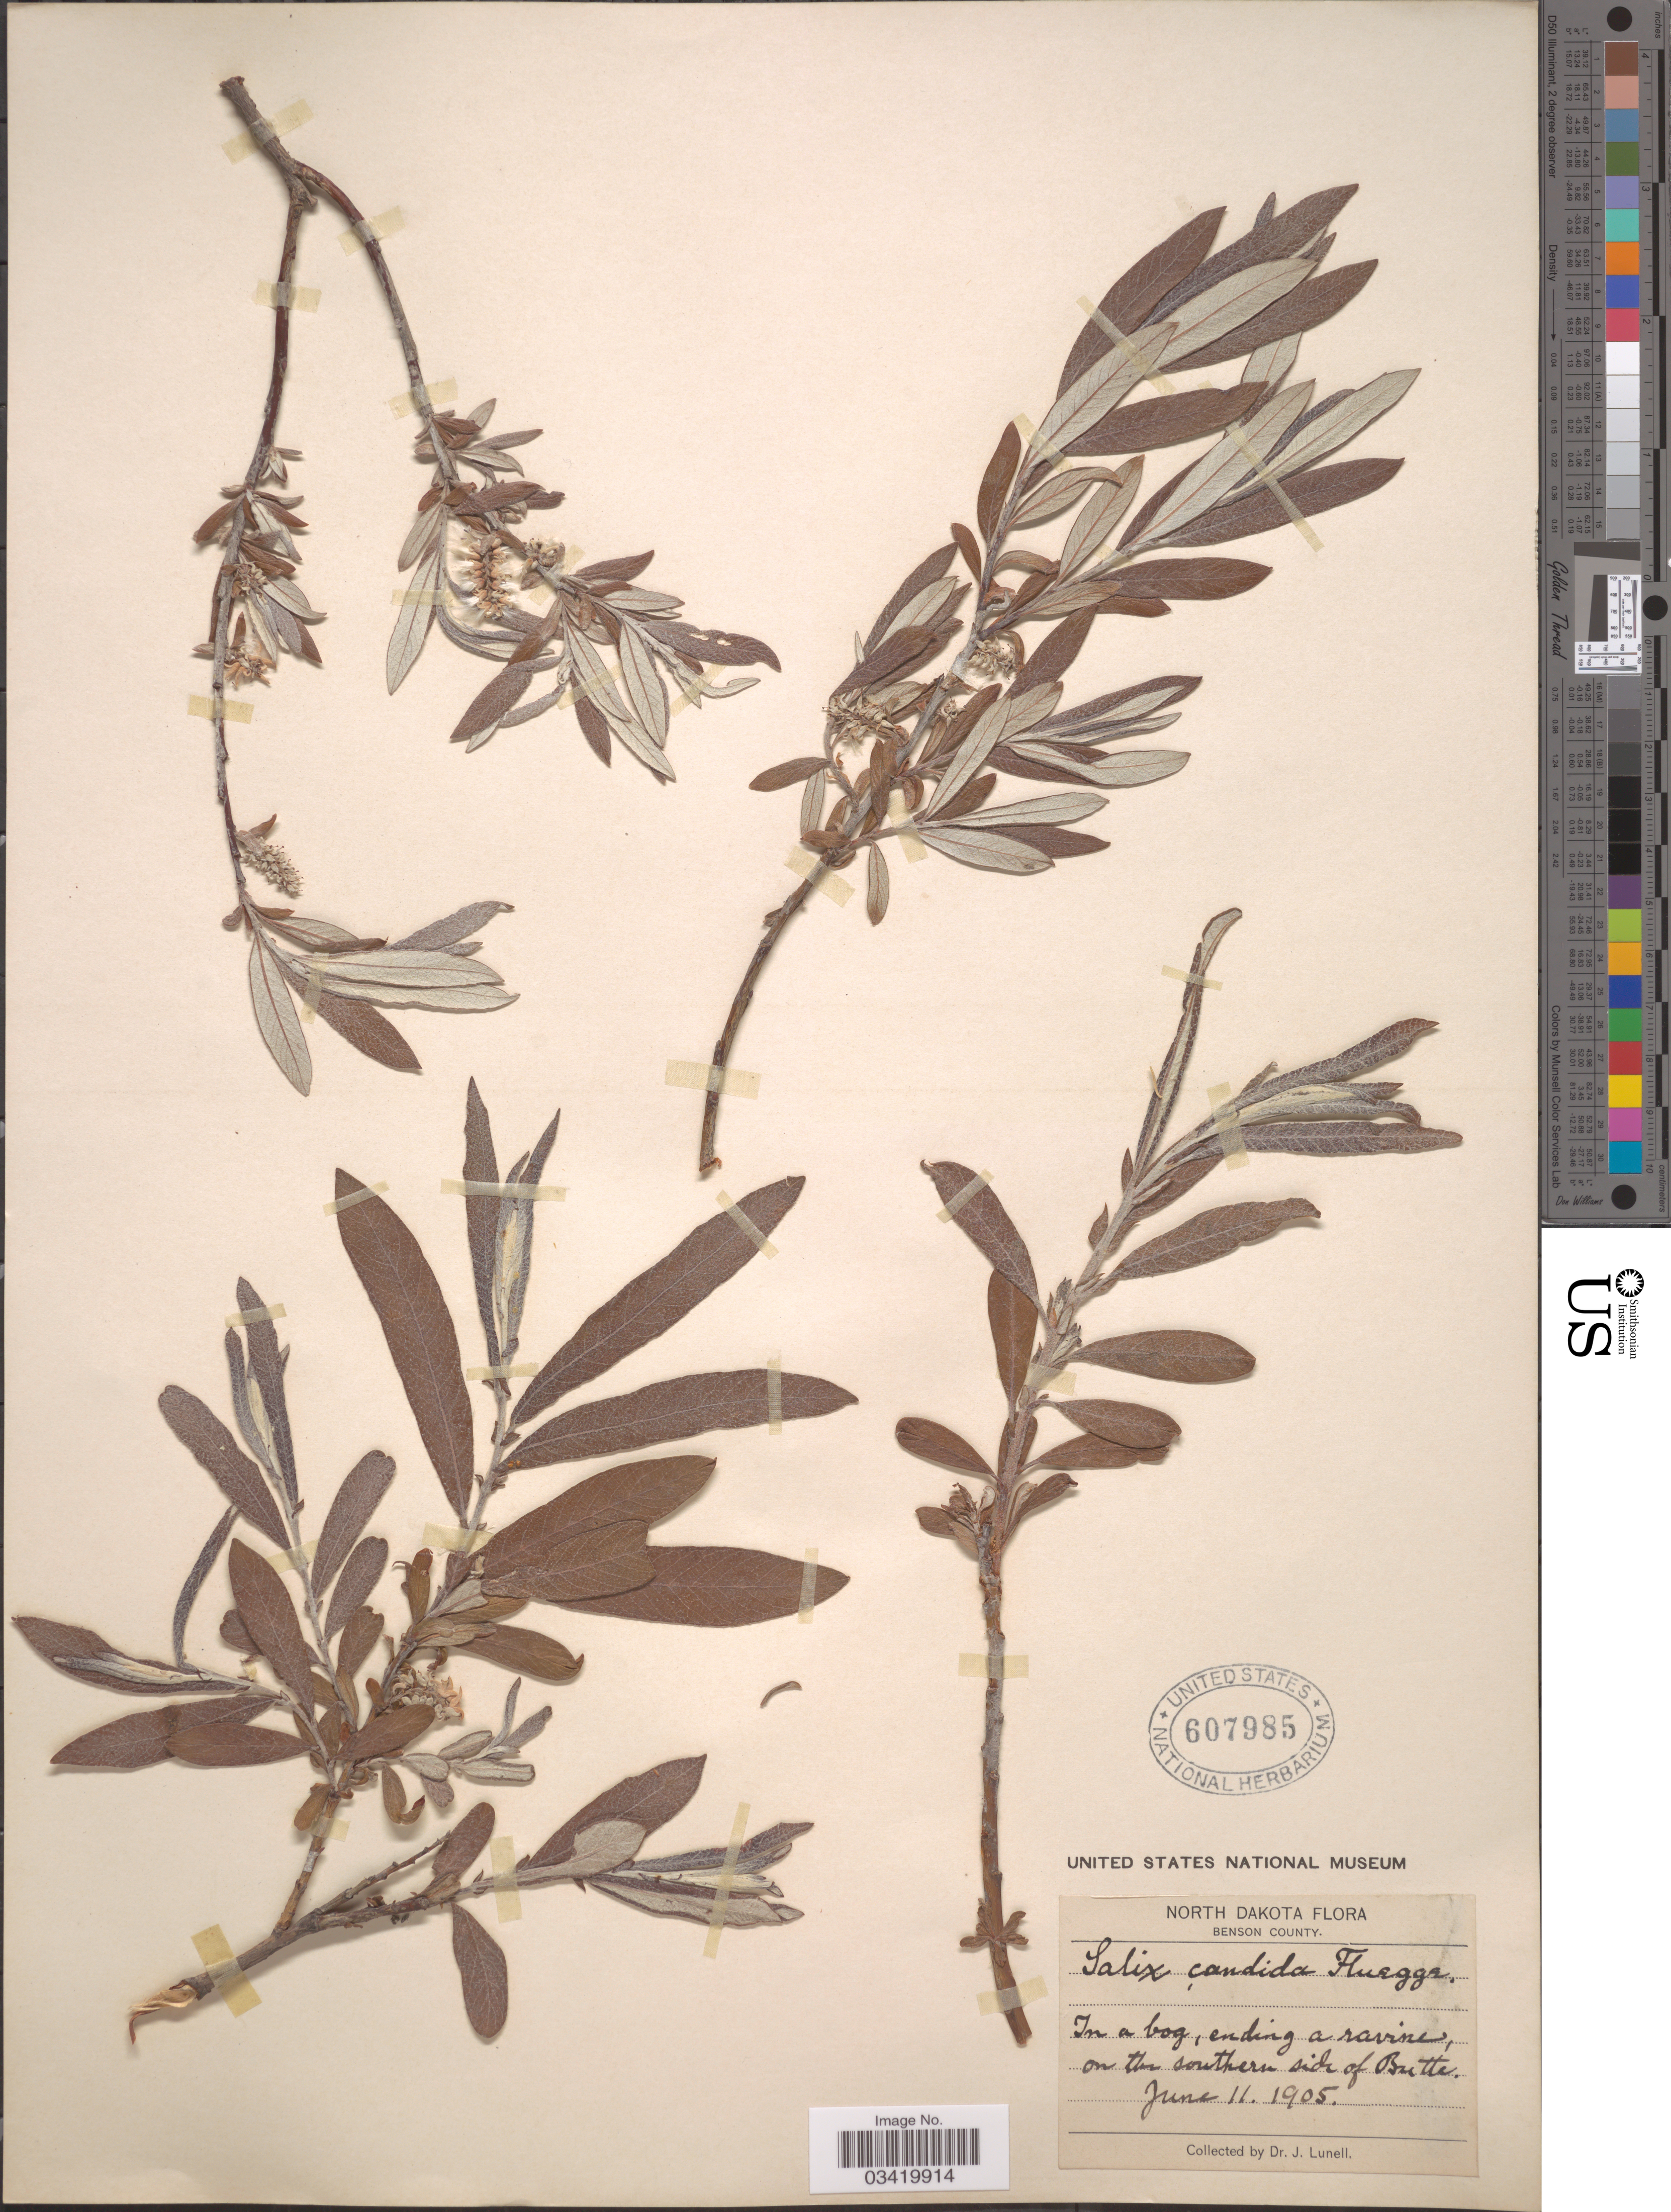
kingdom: Plantae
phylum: Tracheophyta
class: Magnoliopsida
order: Malpighiales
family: Salicaceae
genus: Salix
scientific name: Salix candida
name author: Flüggé ex Willd.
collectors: J. Lunell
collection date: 1905-06-11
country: United States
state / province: North Dakota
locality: Benson County. In a bog, ending a ravine, on the southern side of Butte.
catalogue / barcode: US 607985